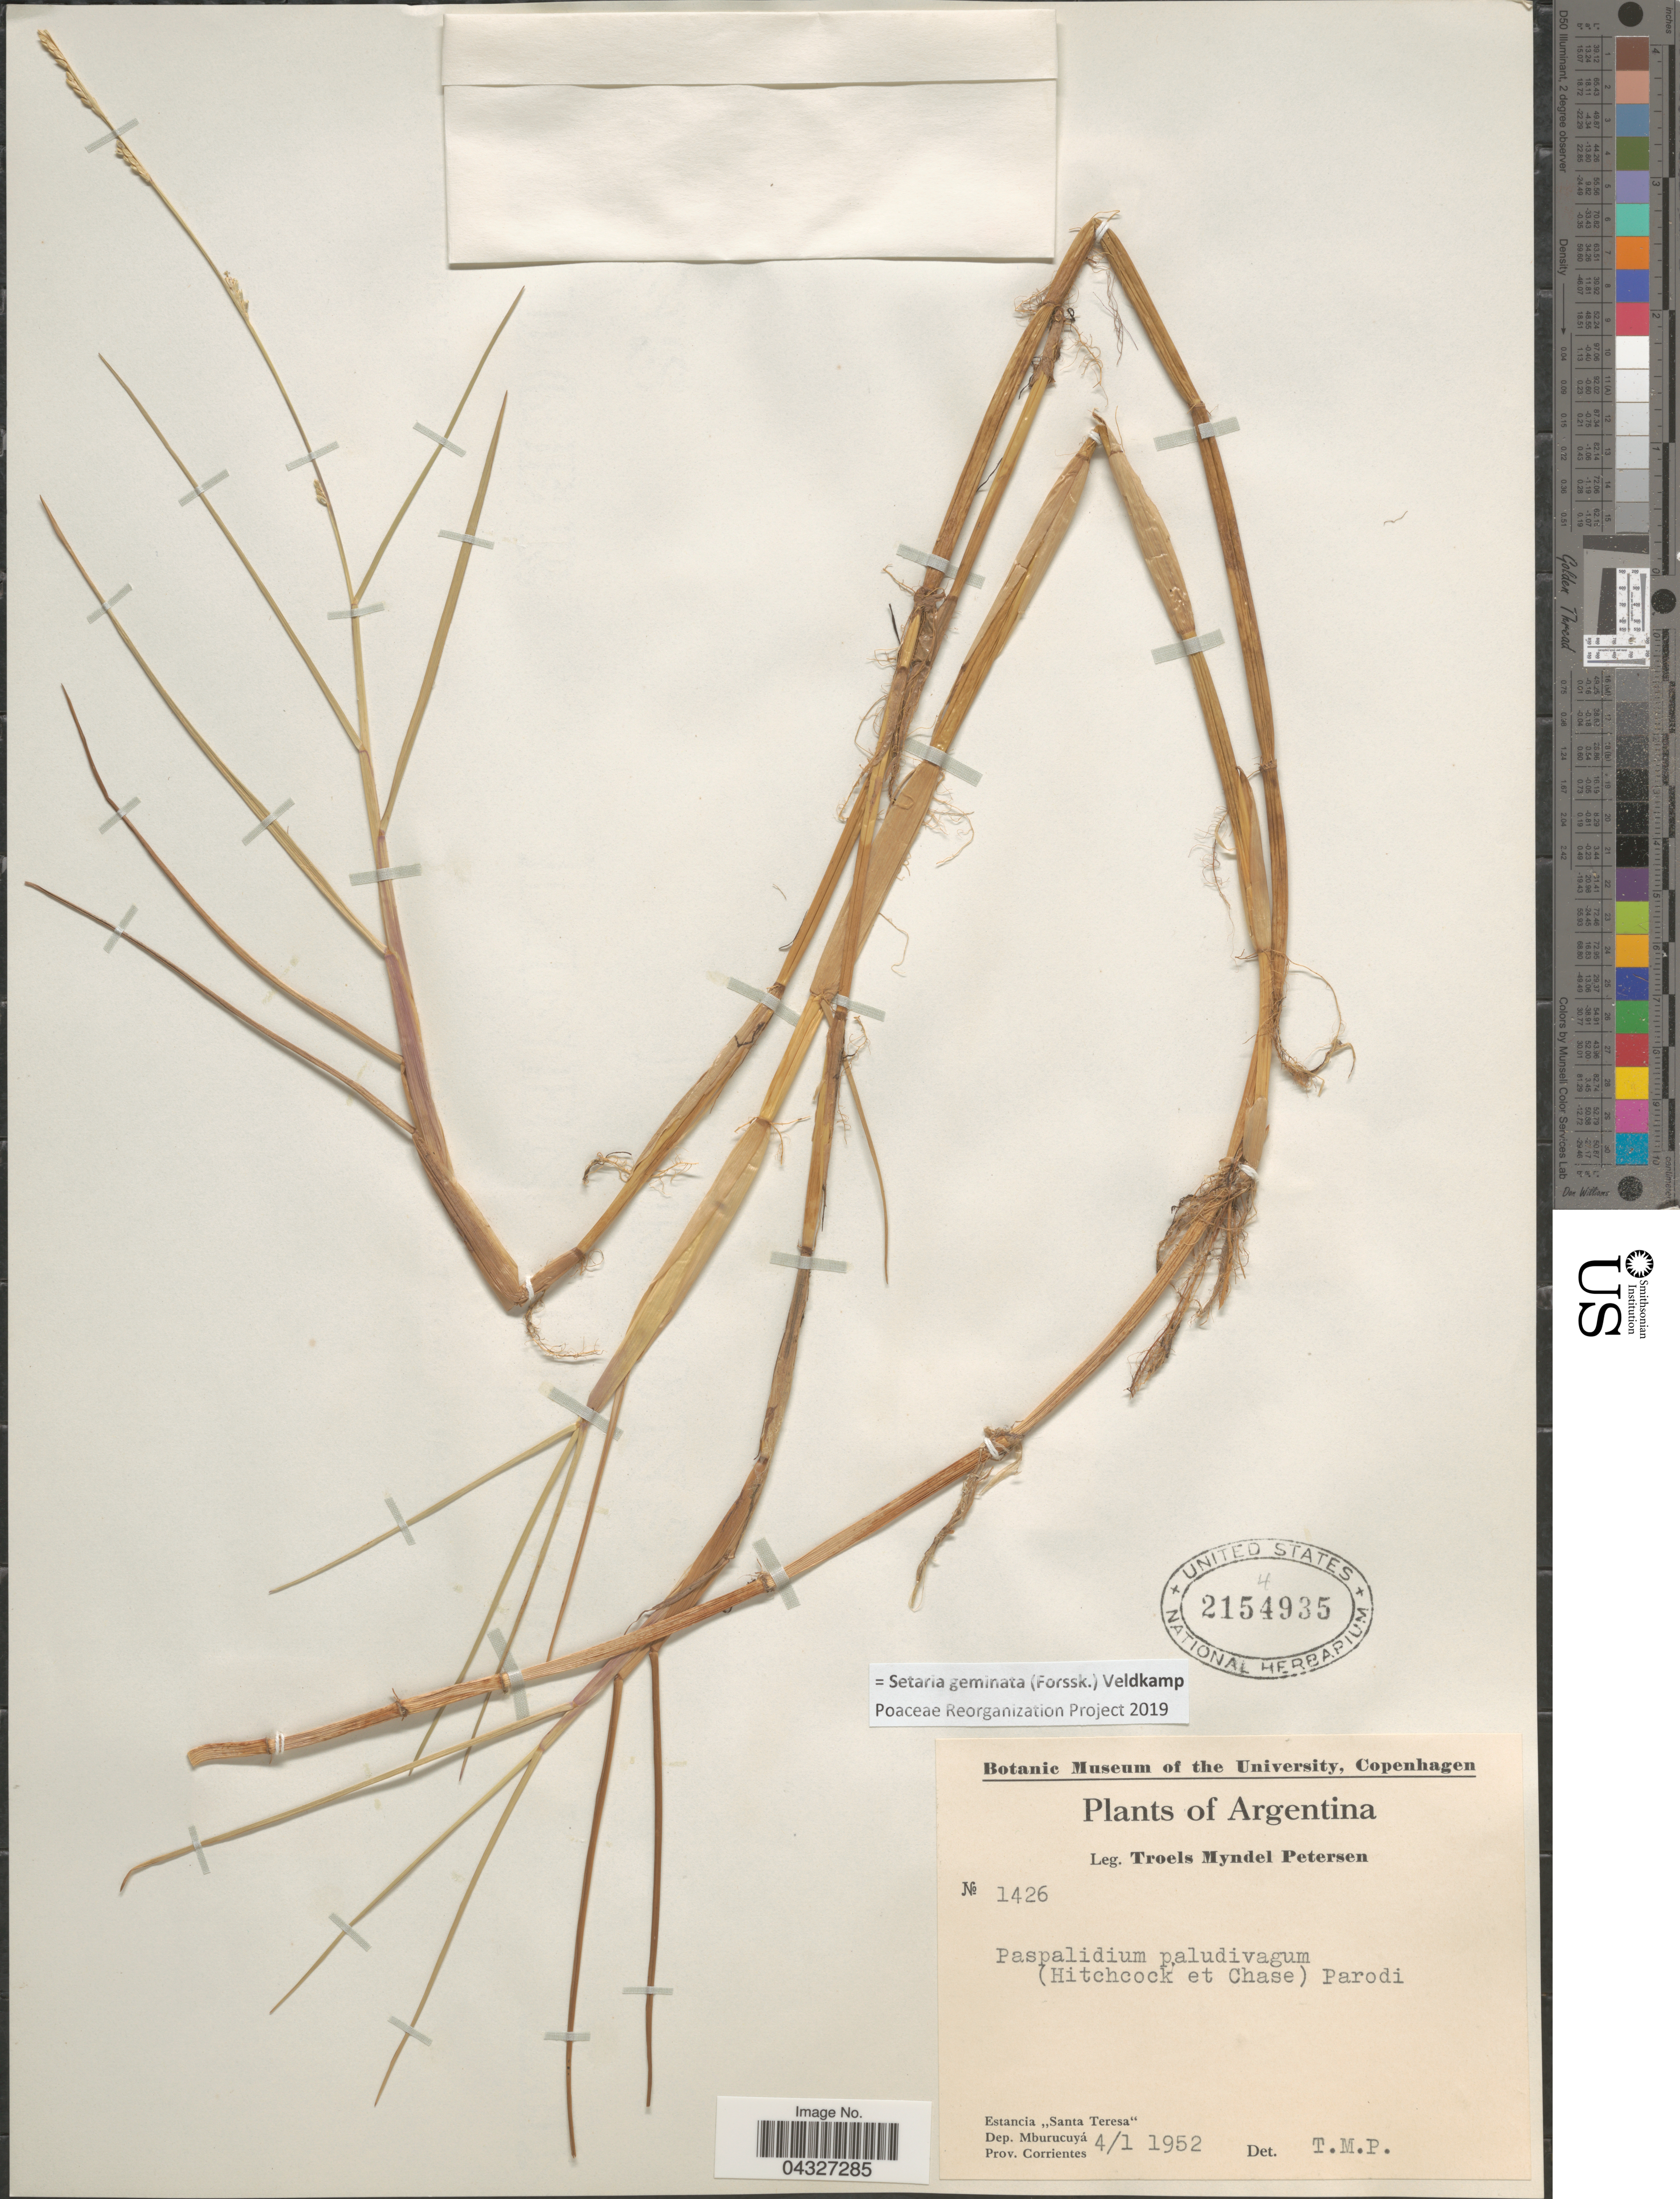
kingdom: Plantae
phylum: Tracheophyta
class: Liliopsida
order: Poales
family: Poaceae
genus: Setaria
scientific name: Setaria geminata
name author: (Forssk.) Veldkamp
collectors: T. M. Petersen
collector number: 1426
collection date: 1952-01-04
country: Argentina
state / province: Corrientes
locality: Estancia "Santa Teresa". Dep. Mburucuyá.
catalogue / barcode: US 2154935